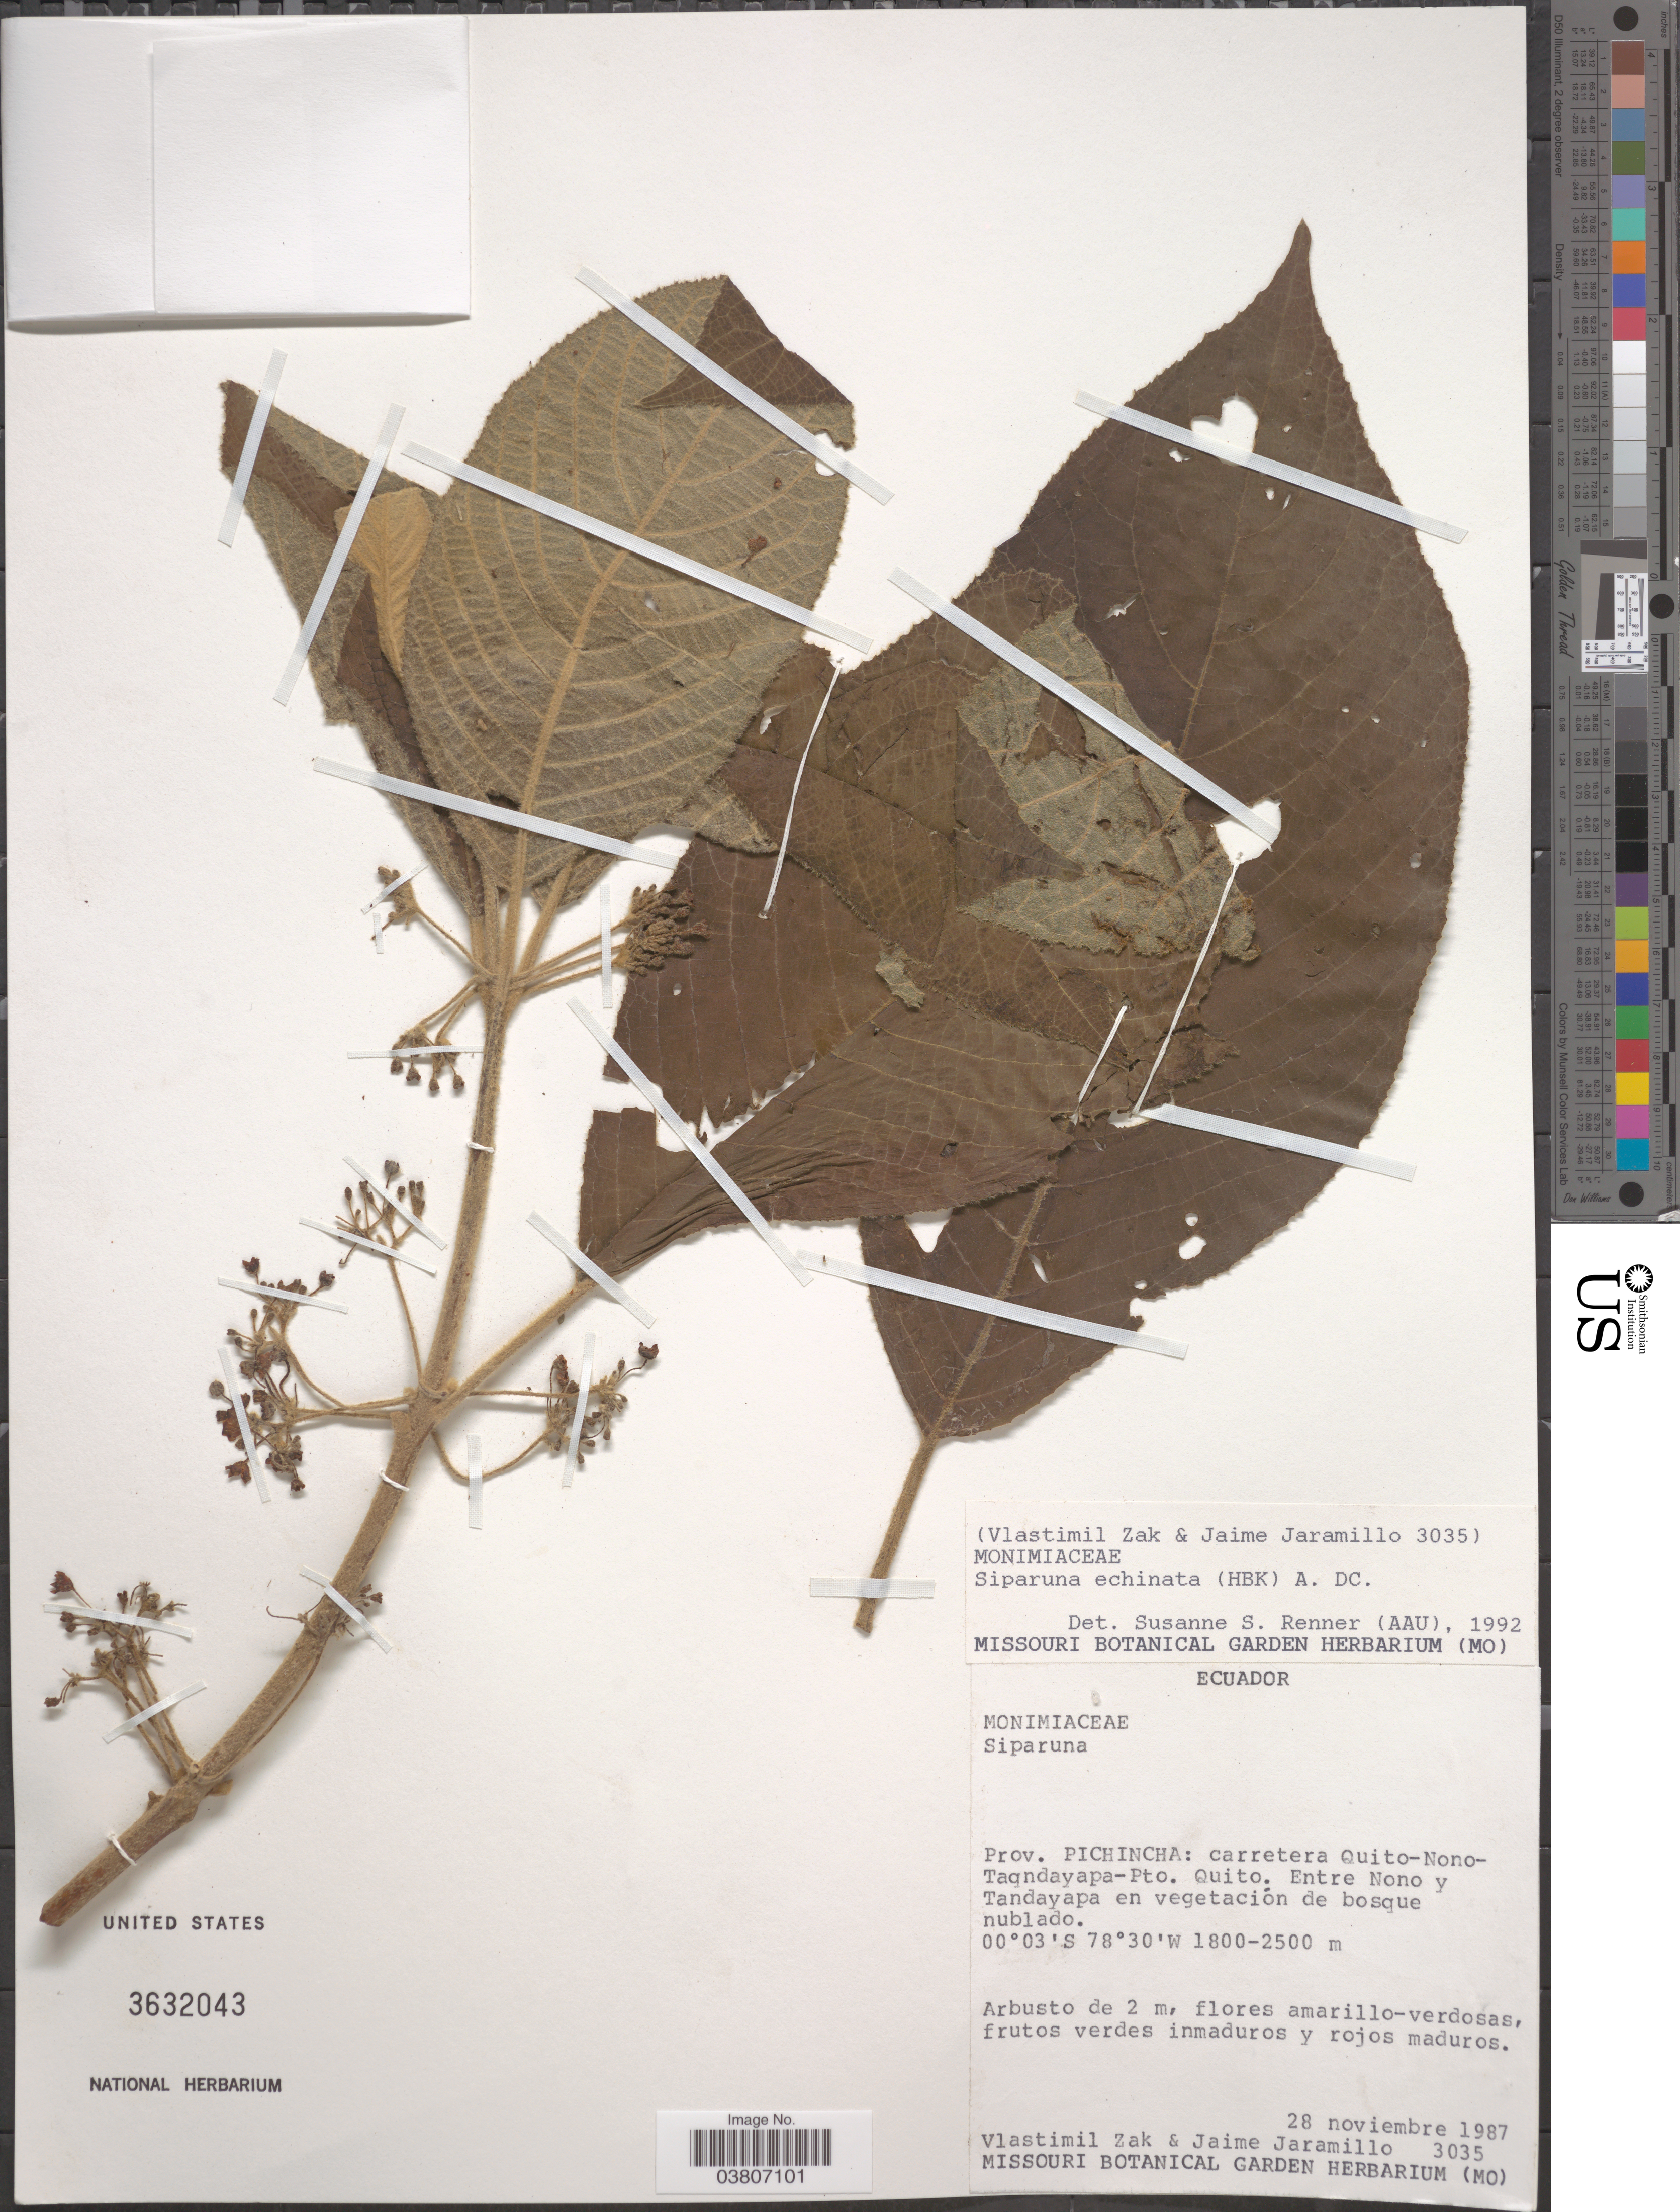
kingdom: Plantae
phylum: Tracheophyta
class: Magnoliopsida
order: Laurales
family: Siparunaceae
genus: Siparuna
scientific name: Siparuna echinata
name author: (Kunth) A. DC.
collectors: V. Zak & J. Jaramillo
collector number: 3035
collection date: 1987-11-28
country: Ecuador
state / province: Pichincha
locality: Carretera Quito-Nono-Taqndayapa-Pto. Quitoo, Entre Nono y Tandayapa en vegetación de bosque nublado.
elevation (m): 1800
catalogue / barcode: US 3632043